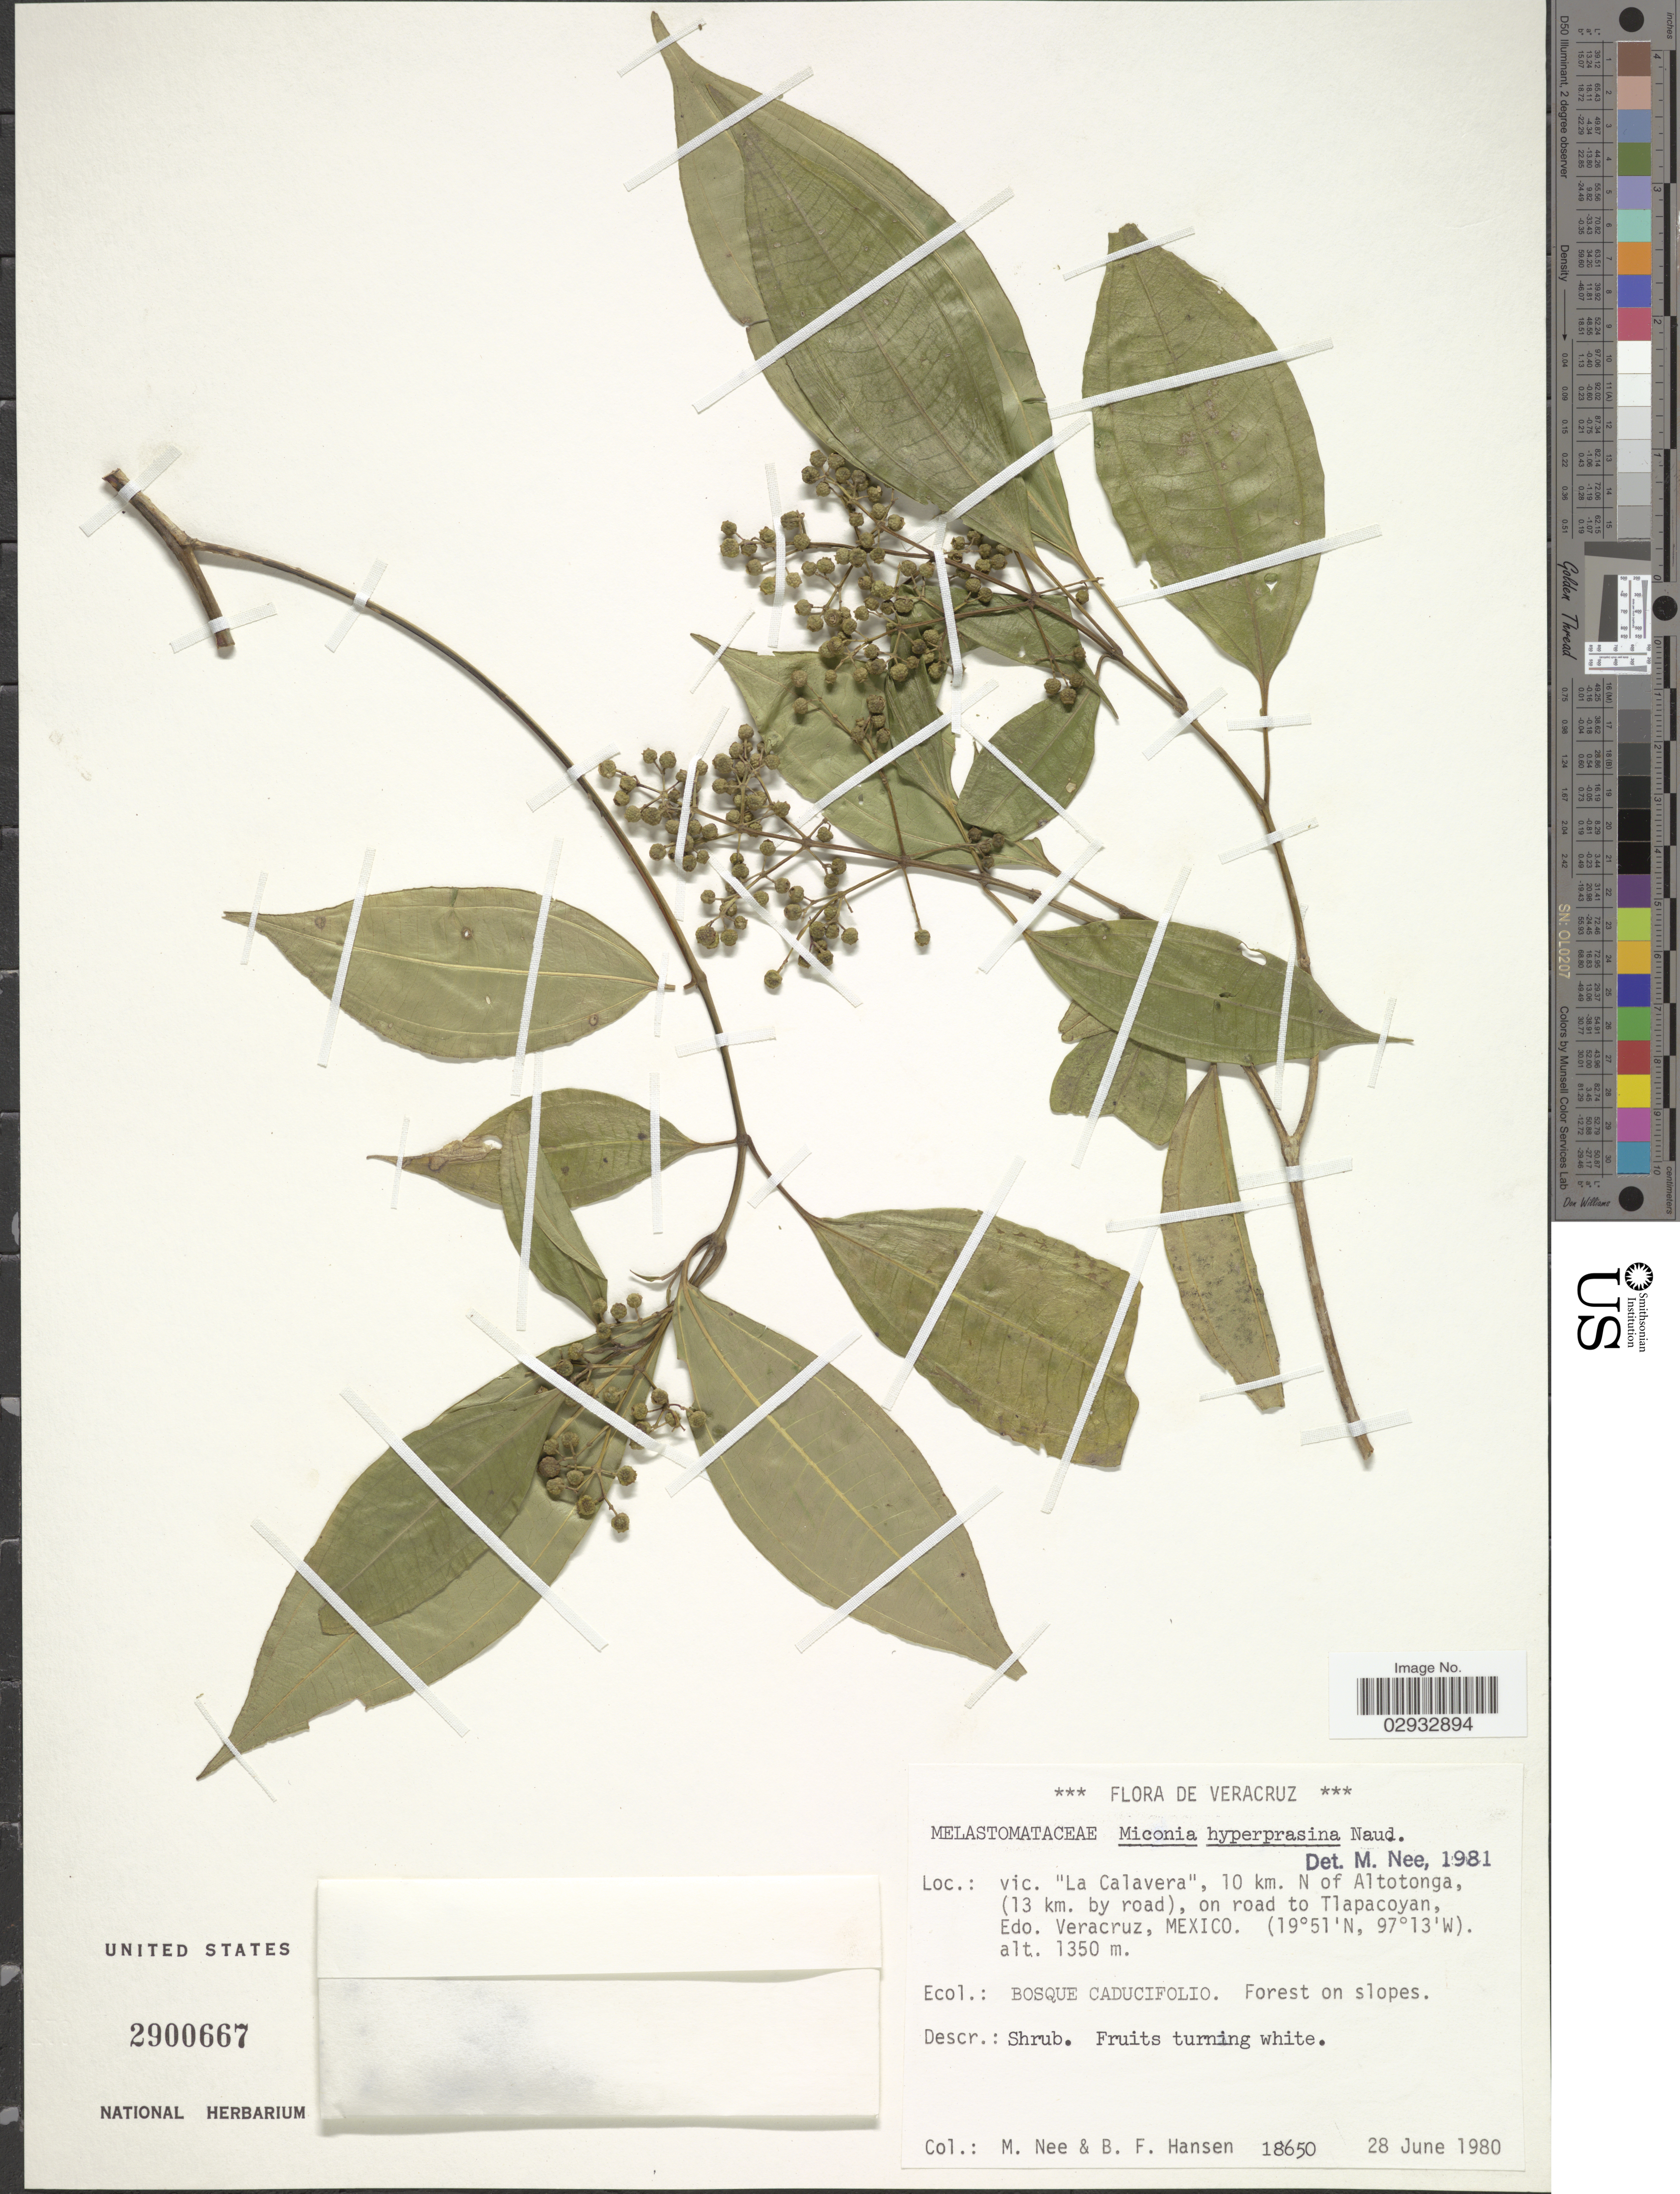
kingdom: Plantae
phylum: Tracheophyta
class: Magnoliopsida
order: Myrtales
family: Melastomataceae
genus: Miconia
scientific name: Miconia hyperprasina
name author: Naudin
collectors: M. Nee & B. Hansen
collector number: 18650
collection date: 1980-06-28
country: Mexico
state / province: Veracruz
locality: De Veracruz. Vic. "La Calavera", 10 km. N of Altotonga, (13 km. by road), on road to Tlapacoyan, Edo. Veracruz.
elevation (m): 1350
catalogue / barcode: US 2900667